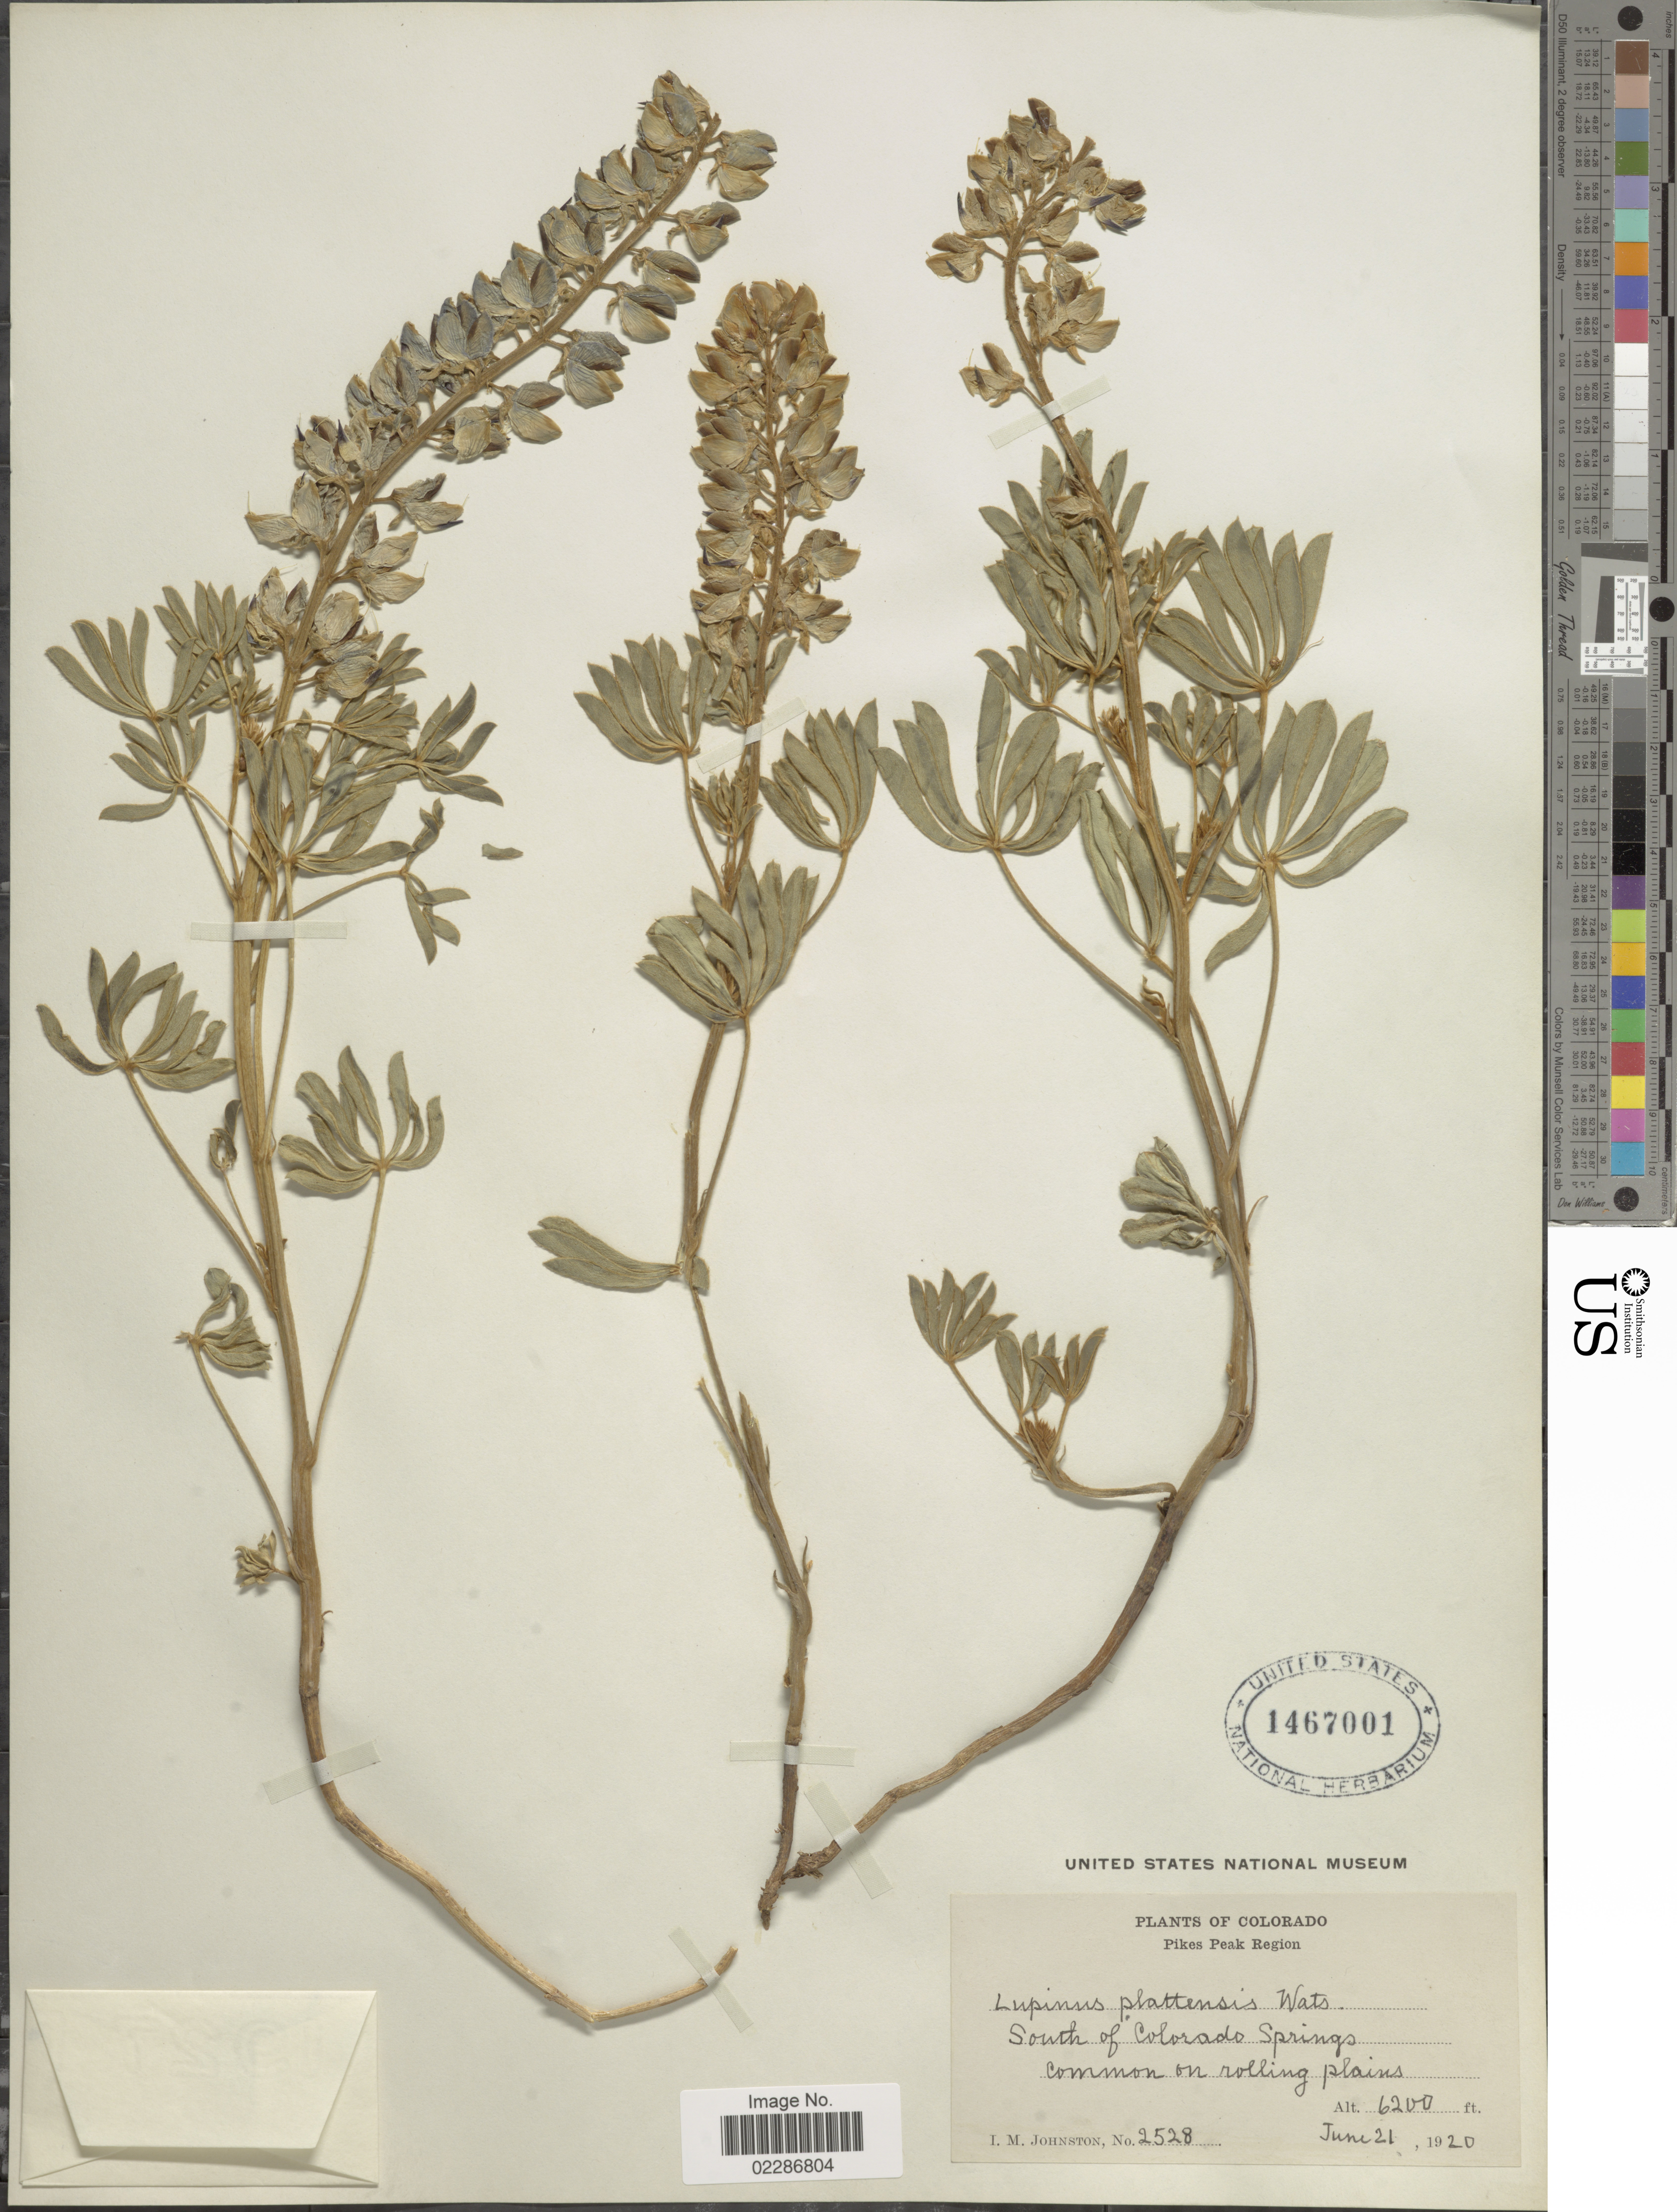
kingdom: Plantae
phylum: Tracheophyta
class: Magnoliopsida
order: Fabales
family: Fabaceae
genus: Lupinus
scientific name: Lupinus plattensis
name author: S. Watson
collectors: I.M. Johnston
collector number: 2528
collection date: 1920-06-21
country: United States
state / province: Colorado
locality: Pikes Peak Region, South of Colorado Springs, common on rolling plains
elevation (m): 1890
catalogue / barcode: US 1467001